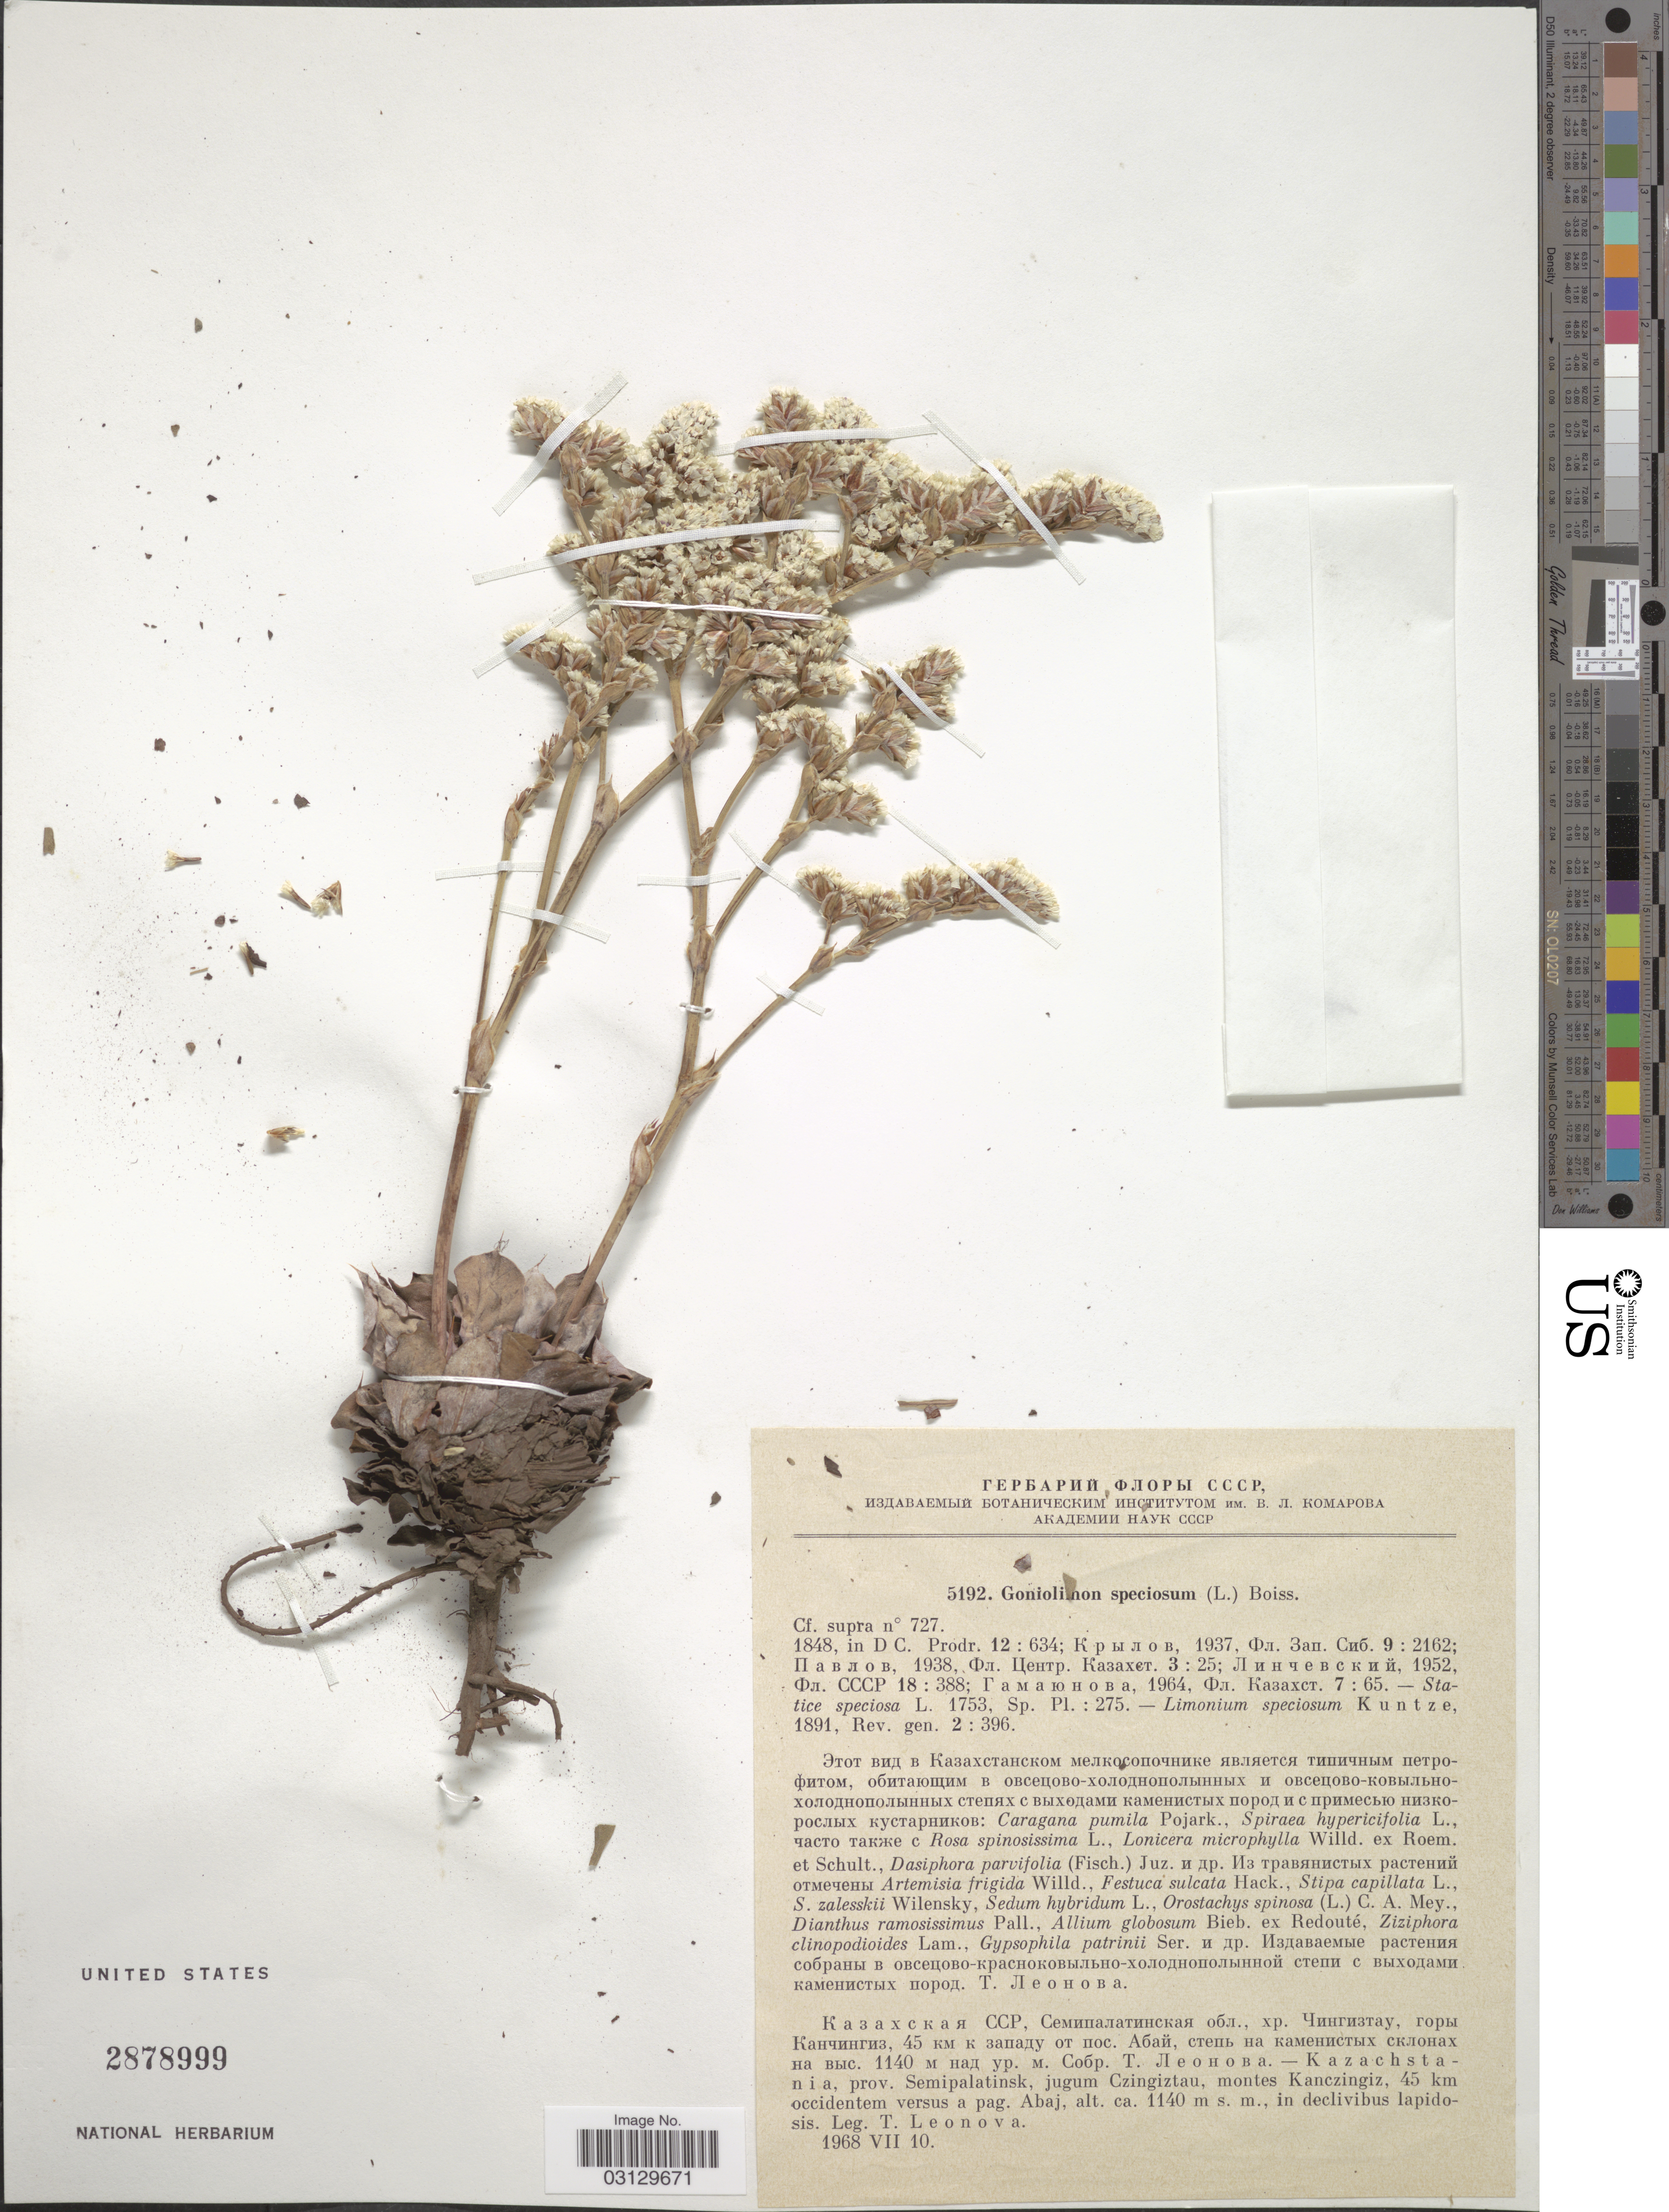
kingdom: Plantae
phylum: Tracheophyta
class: Magnoliopsida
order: Caryophyllales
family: Plumbaginaceae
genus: Goniolimon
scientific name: Goniolimon speciosum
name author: (L.)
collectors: T. Leonova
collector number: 5192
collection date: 1968-07-10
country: Kazakhstan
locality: Kazachstani, prov. Semipalatinsk, jugum Czingiztau, montes Kanczingiz, 45 km occidentem versus a pag. Abaj.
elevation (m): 1140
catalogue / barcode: US 2878999